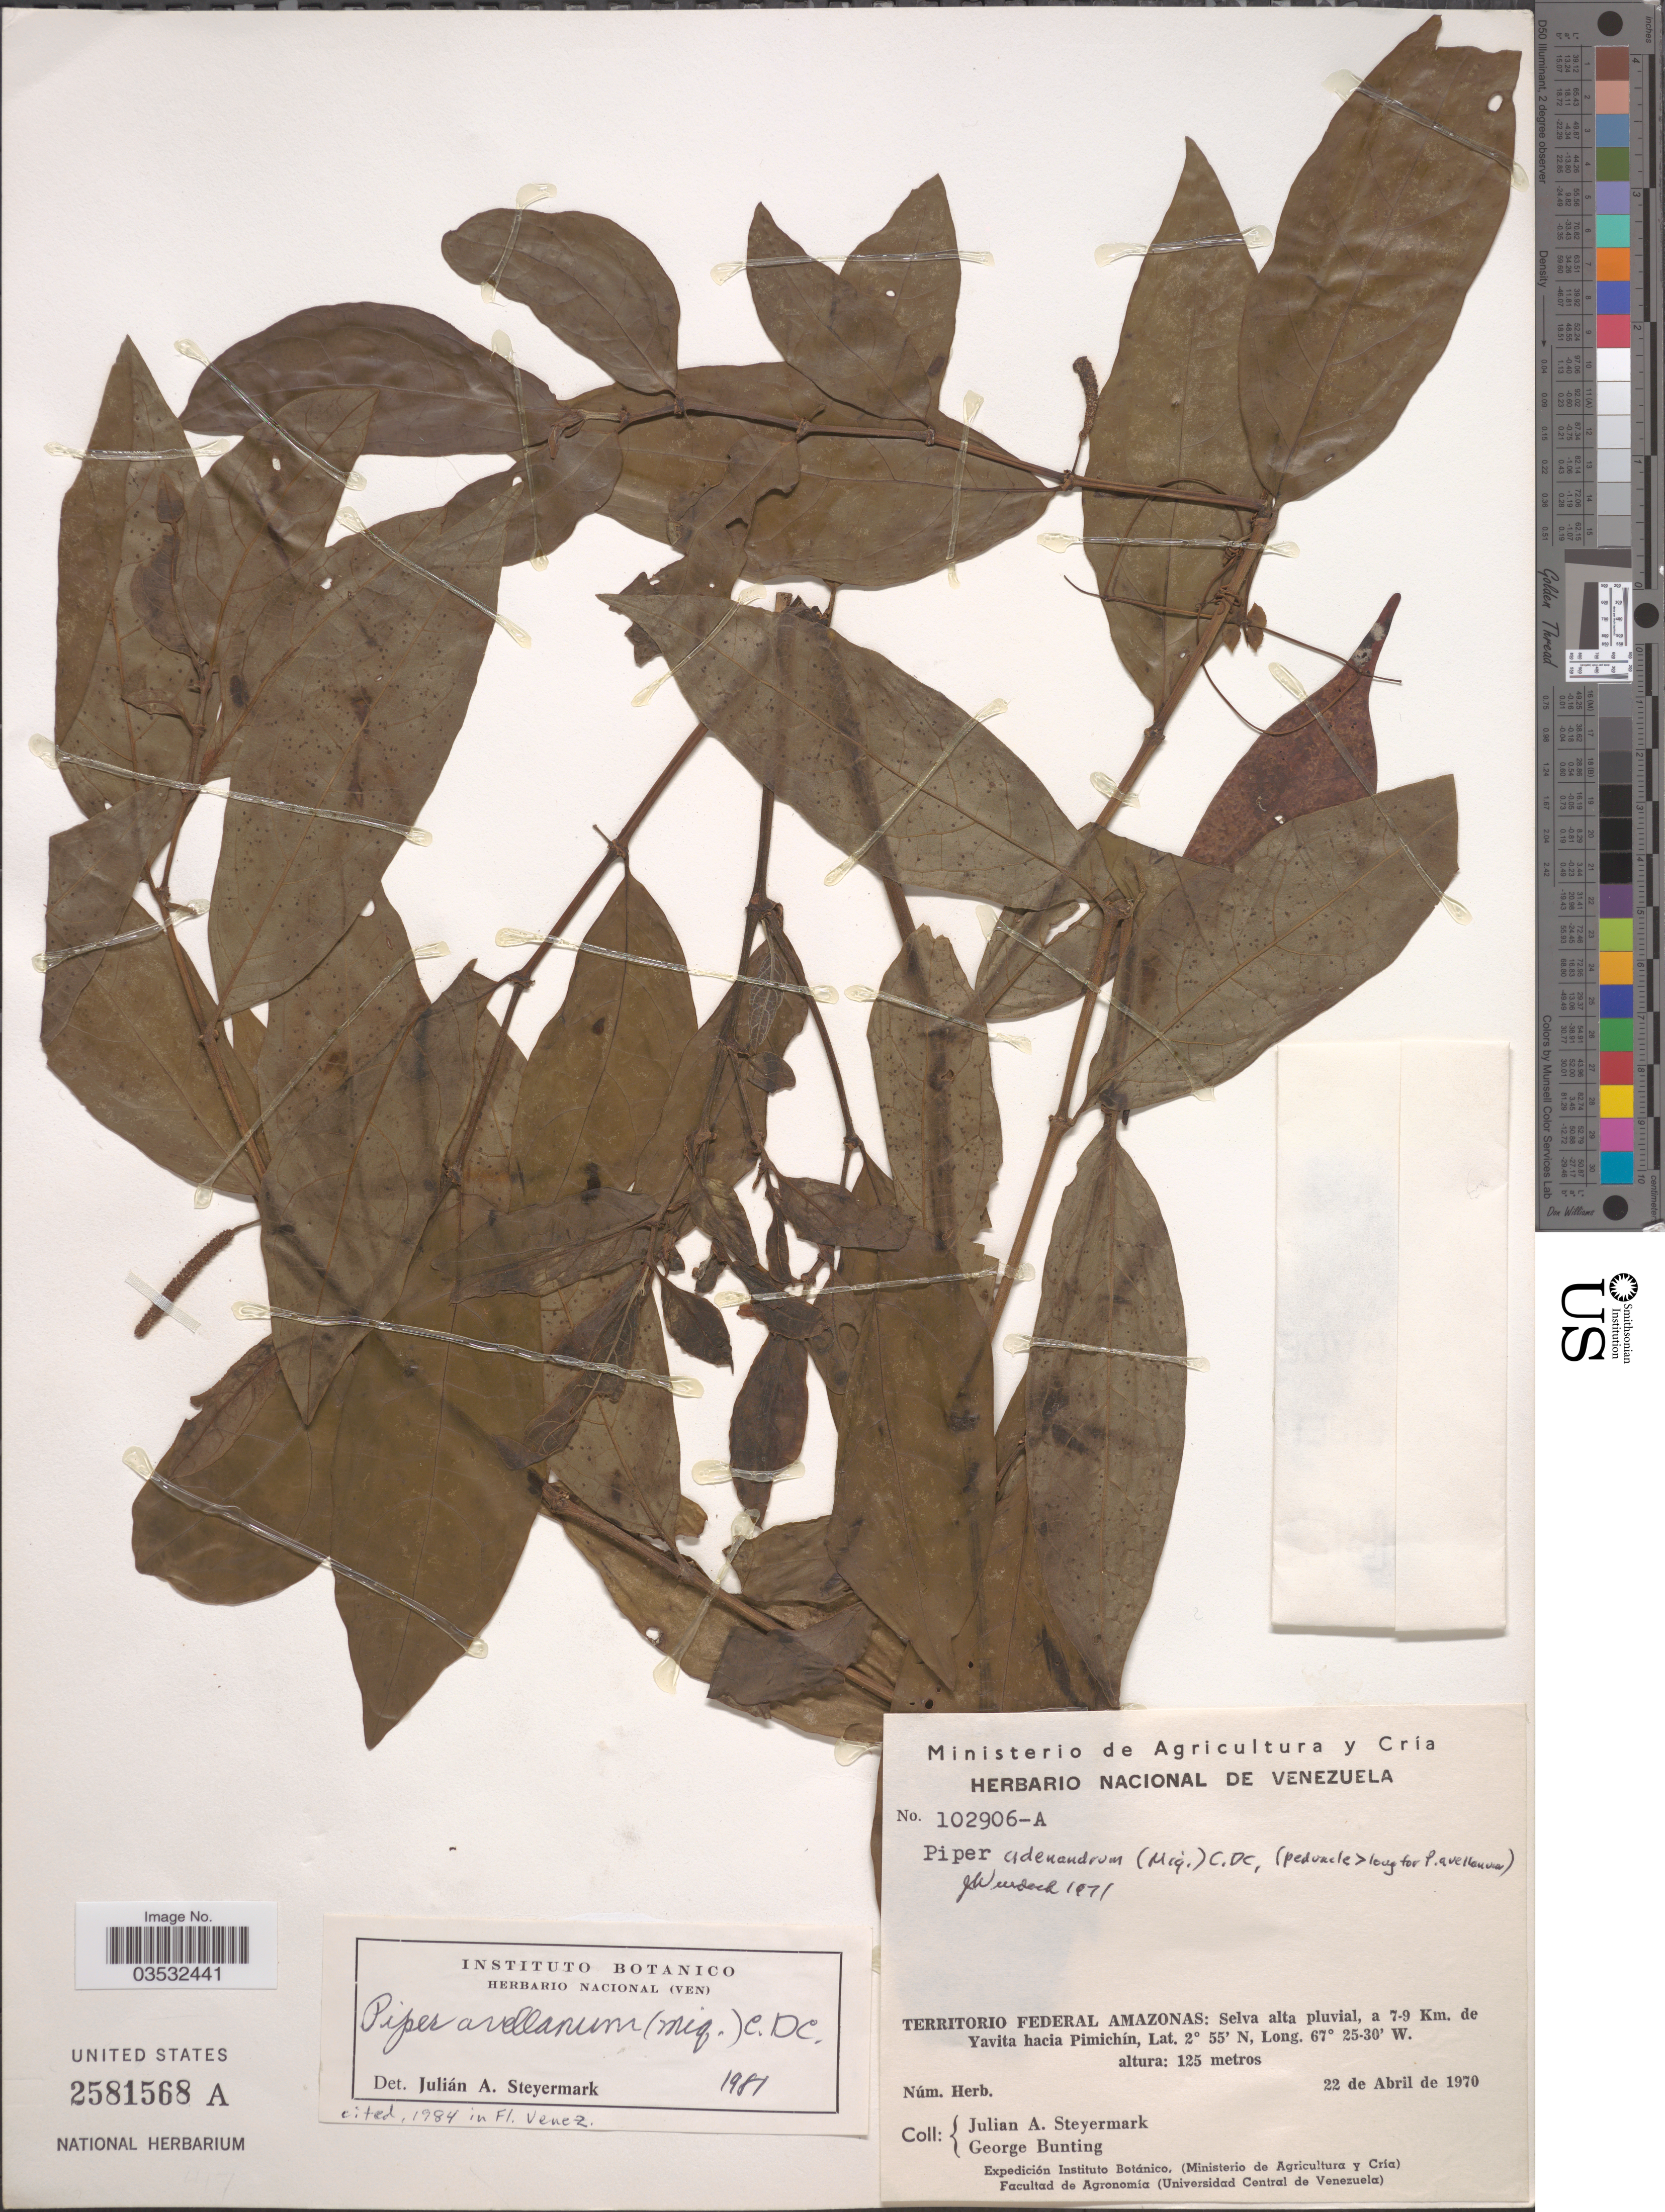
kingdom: Plantae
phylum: Tracheophyta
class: Magnoliopsida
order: Piperales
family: Piperaceae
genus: Piper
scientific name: Piper avellanum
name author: (Miq.) C. DC.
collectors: J. Steyermark & G. S. Bunting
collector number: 102906-A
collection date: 1970-04-22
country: Venezuela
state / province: Amazonas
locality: Territorio Federal Amazonas: Selva alta pluvial, a 7-9 Km. de Yavita hacia Pimichín.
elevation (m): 125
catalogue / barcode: US 2581568A